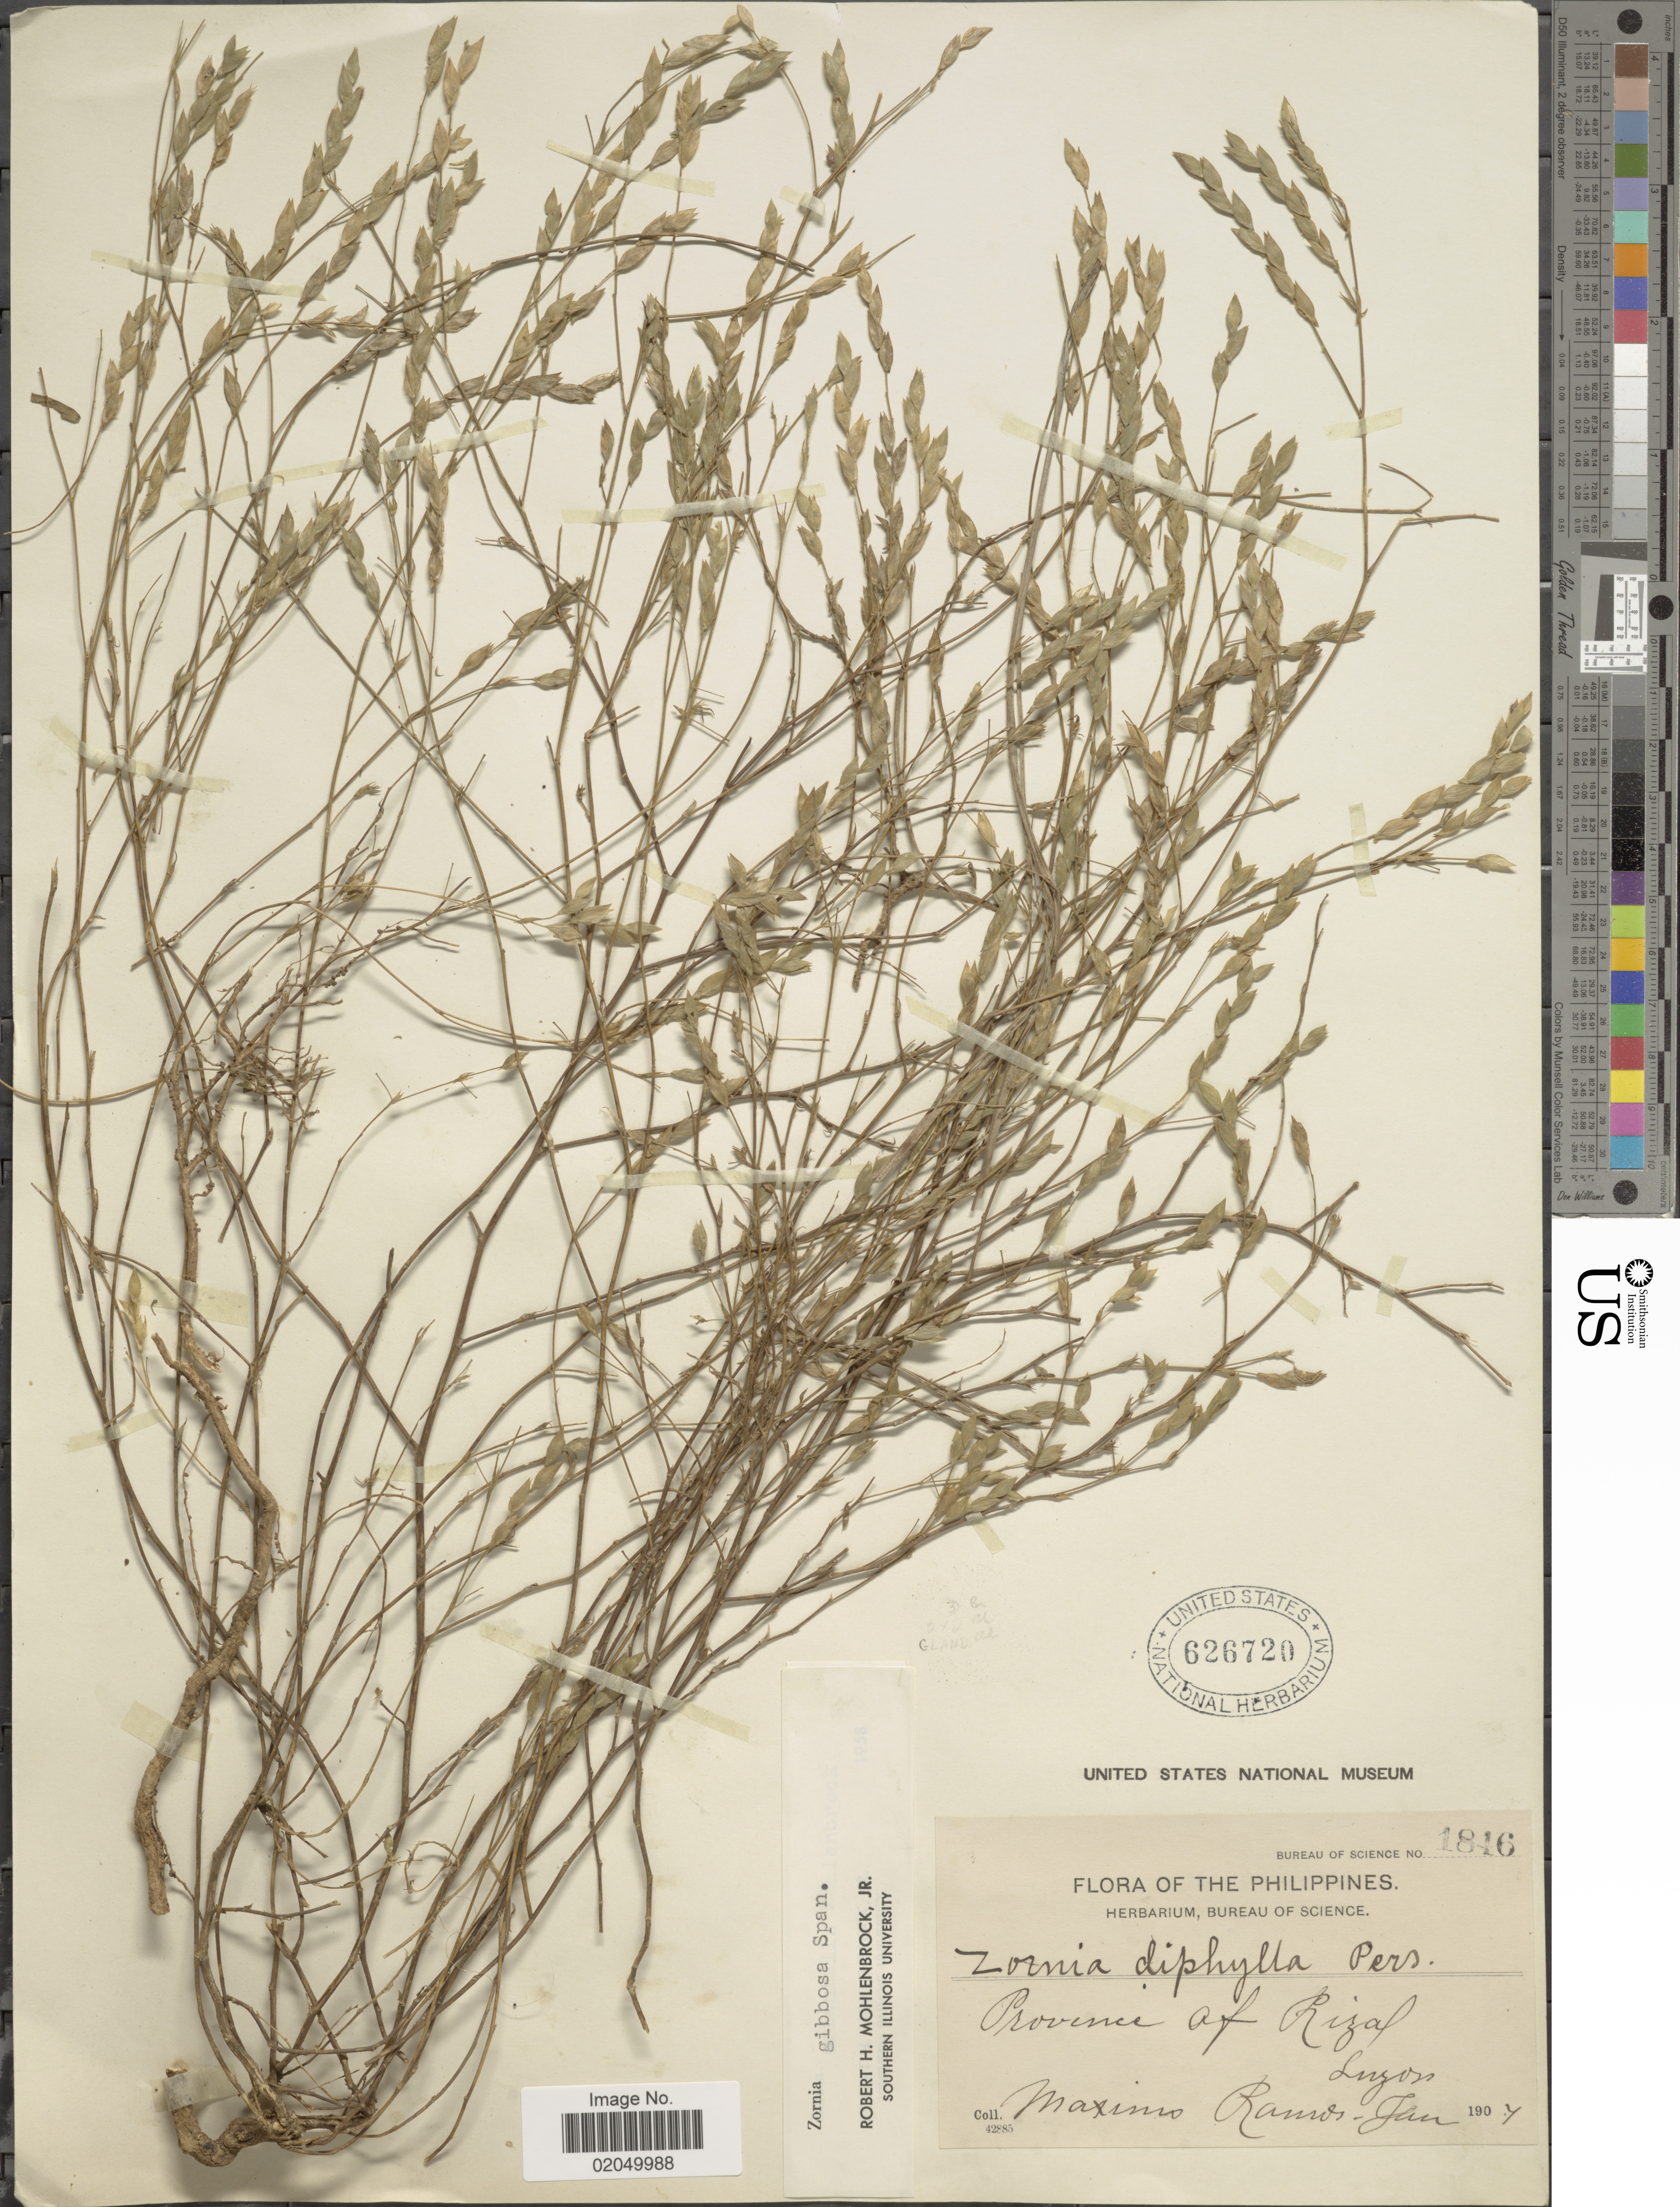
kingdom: Plantae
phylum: Tracheophyta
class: Magnoliopsida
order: Fabales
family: Fabaceae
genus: Zornia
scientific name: Zornia gibbosa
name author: Spanoghe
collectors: M. Ramos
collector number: Bureau of Science 1846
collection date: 1907-01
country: Philippines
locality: Province of Rizal, Luzon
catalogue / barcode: US 626720